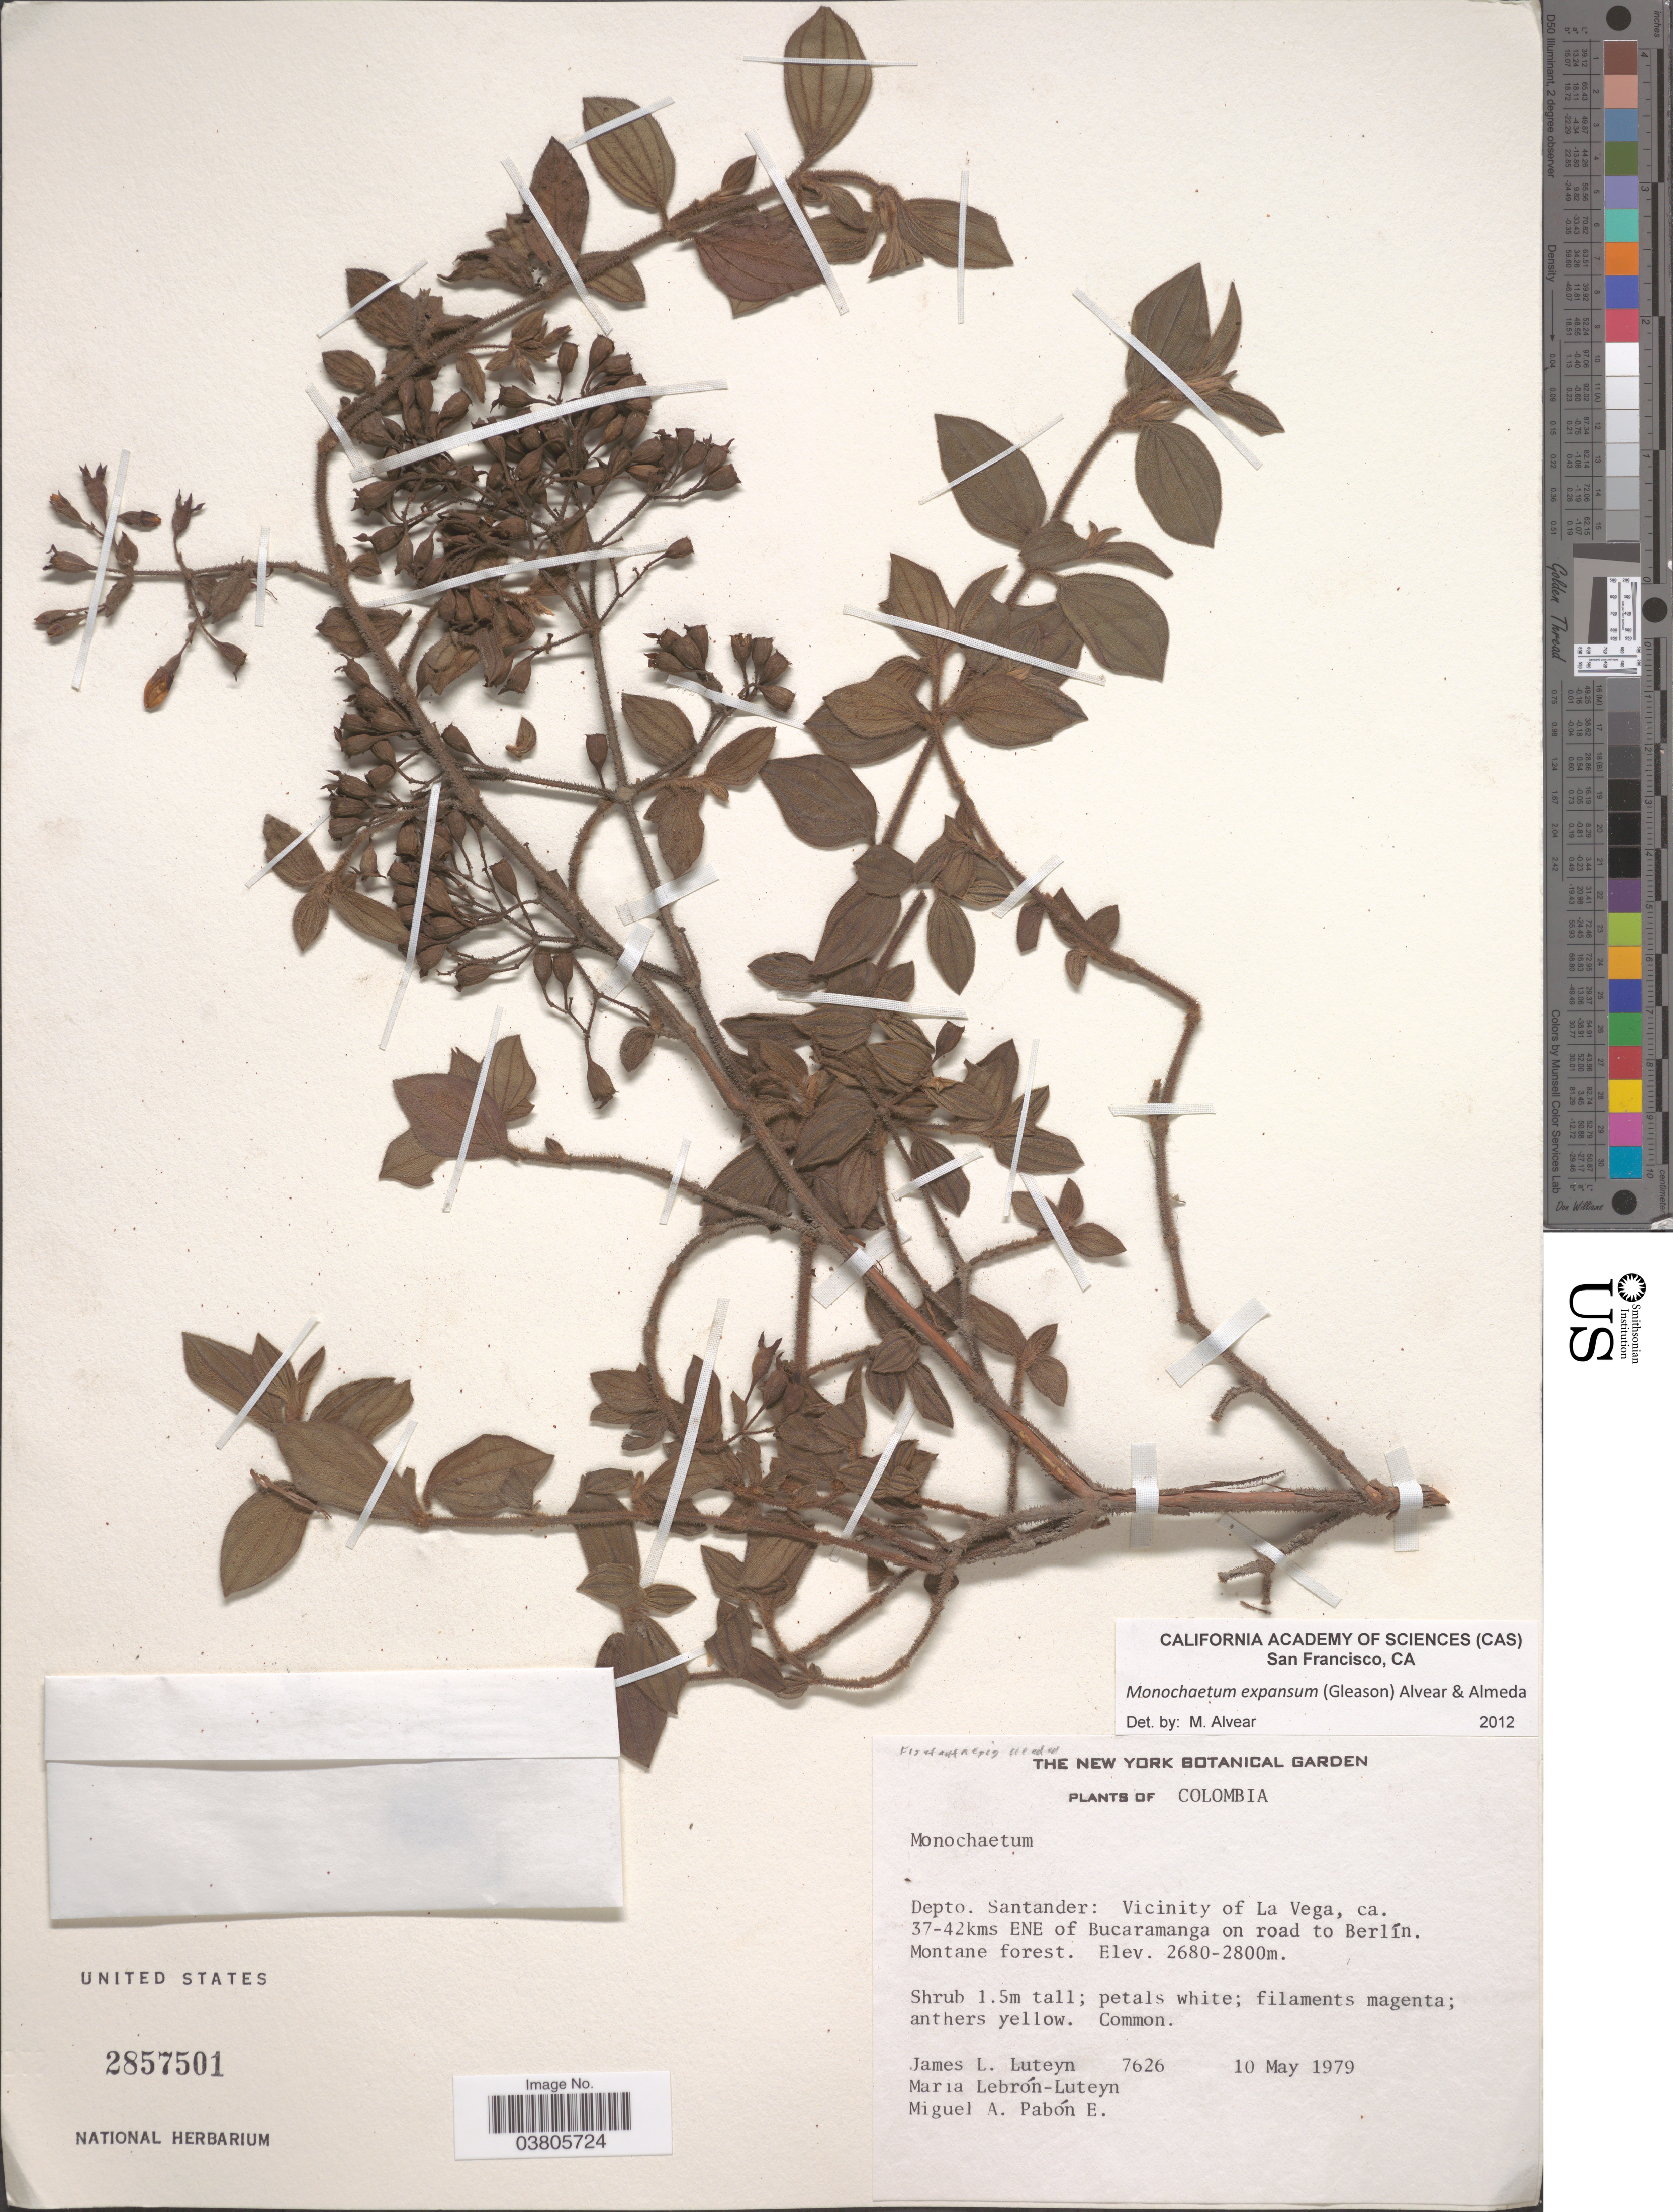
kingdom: Plantae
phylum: Tracheophyta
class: Magnoliopsida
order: Myrtales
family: Melastomataceae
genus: Monochaetum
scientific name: Monochaetum expansum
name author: (Gleason) Alvear & Almeda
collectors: J. L. Luteyn, M. L. Lebrón-Luteyn & M. A. Pabon E.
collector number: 7626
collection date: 1979-05-10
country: Colombia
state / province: Santander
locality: Depto. Santander: Vicinity of La Vega, ca. 37-42 kms ENE of Bucaramanga on road to Berlín.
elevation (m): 2680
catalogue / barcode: US 2857501